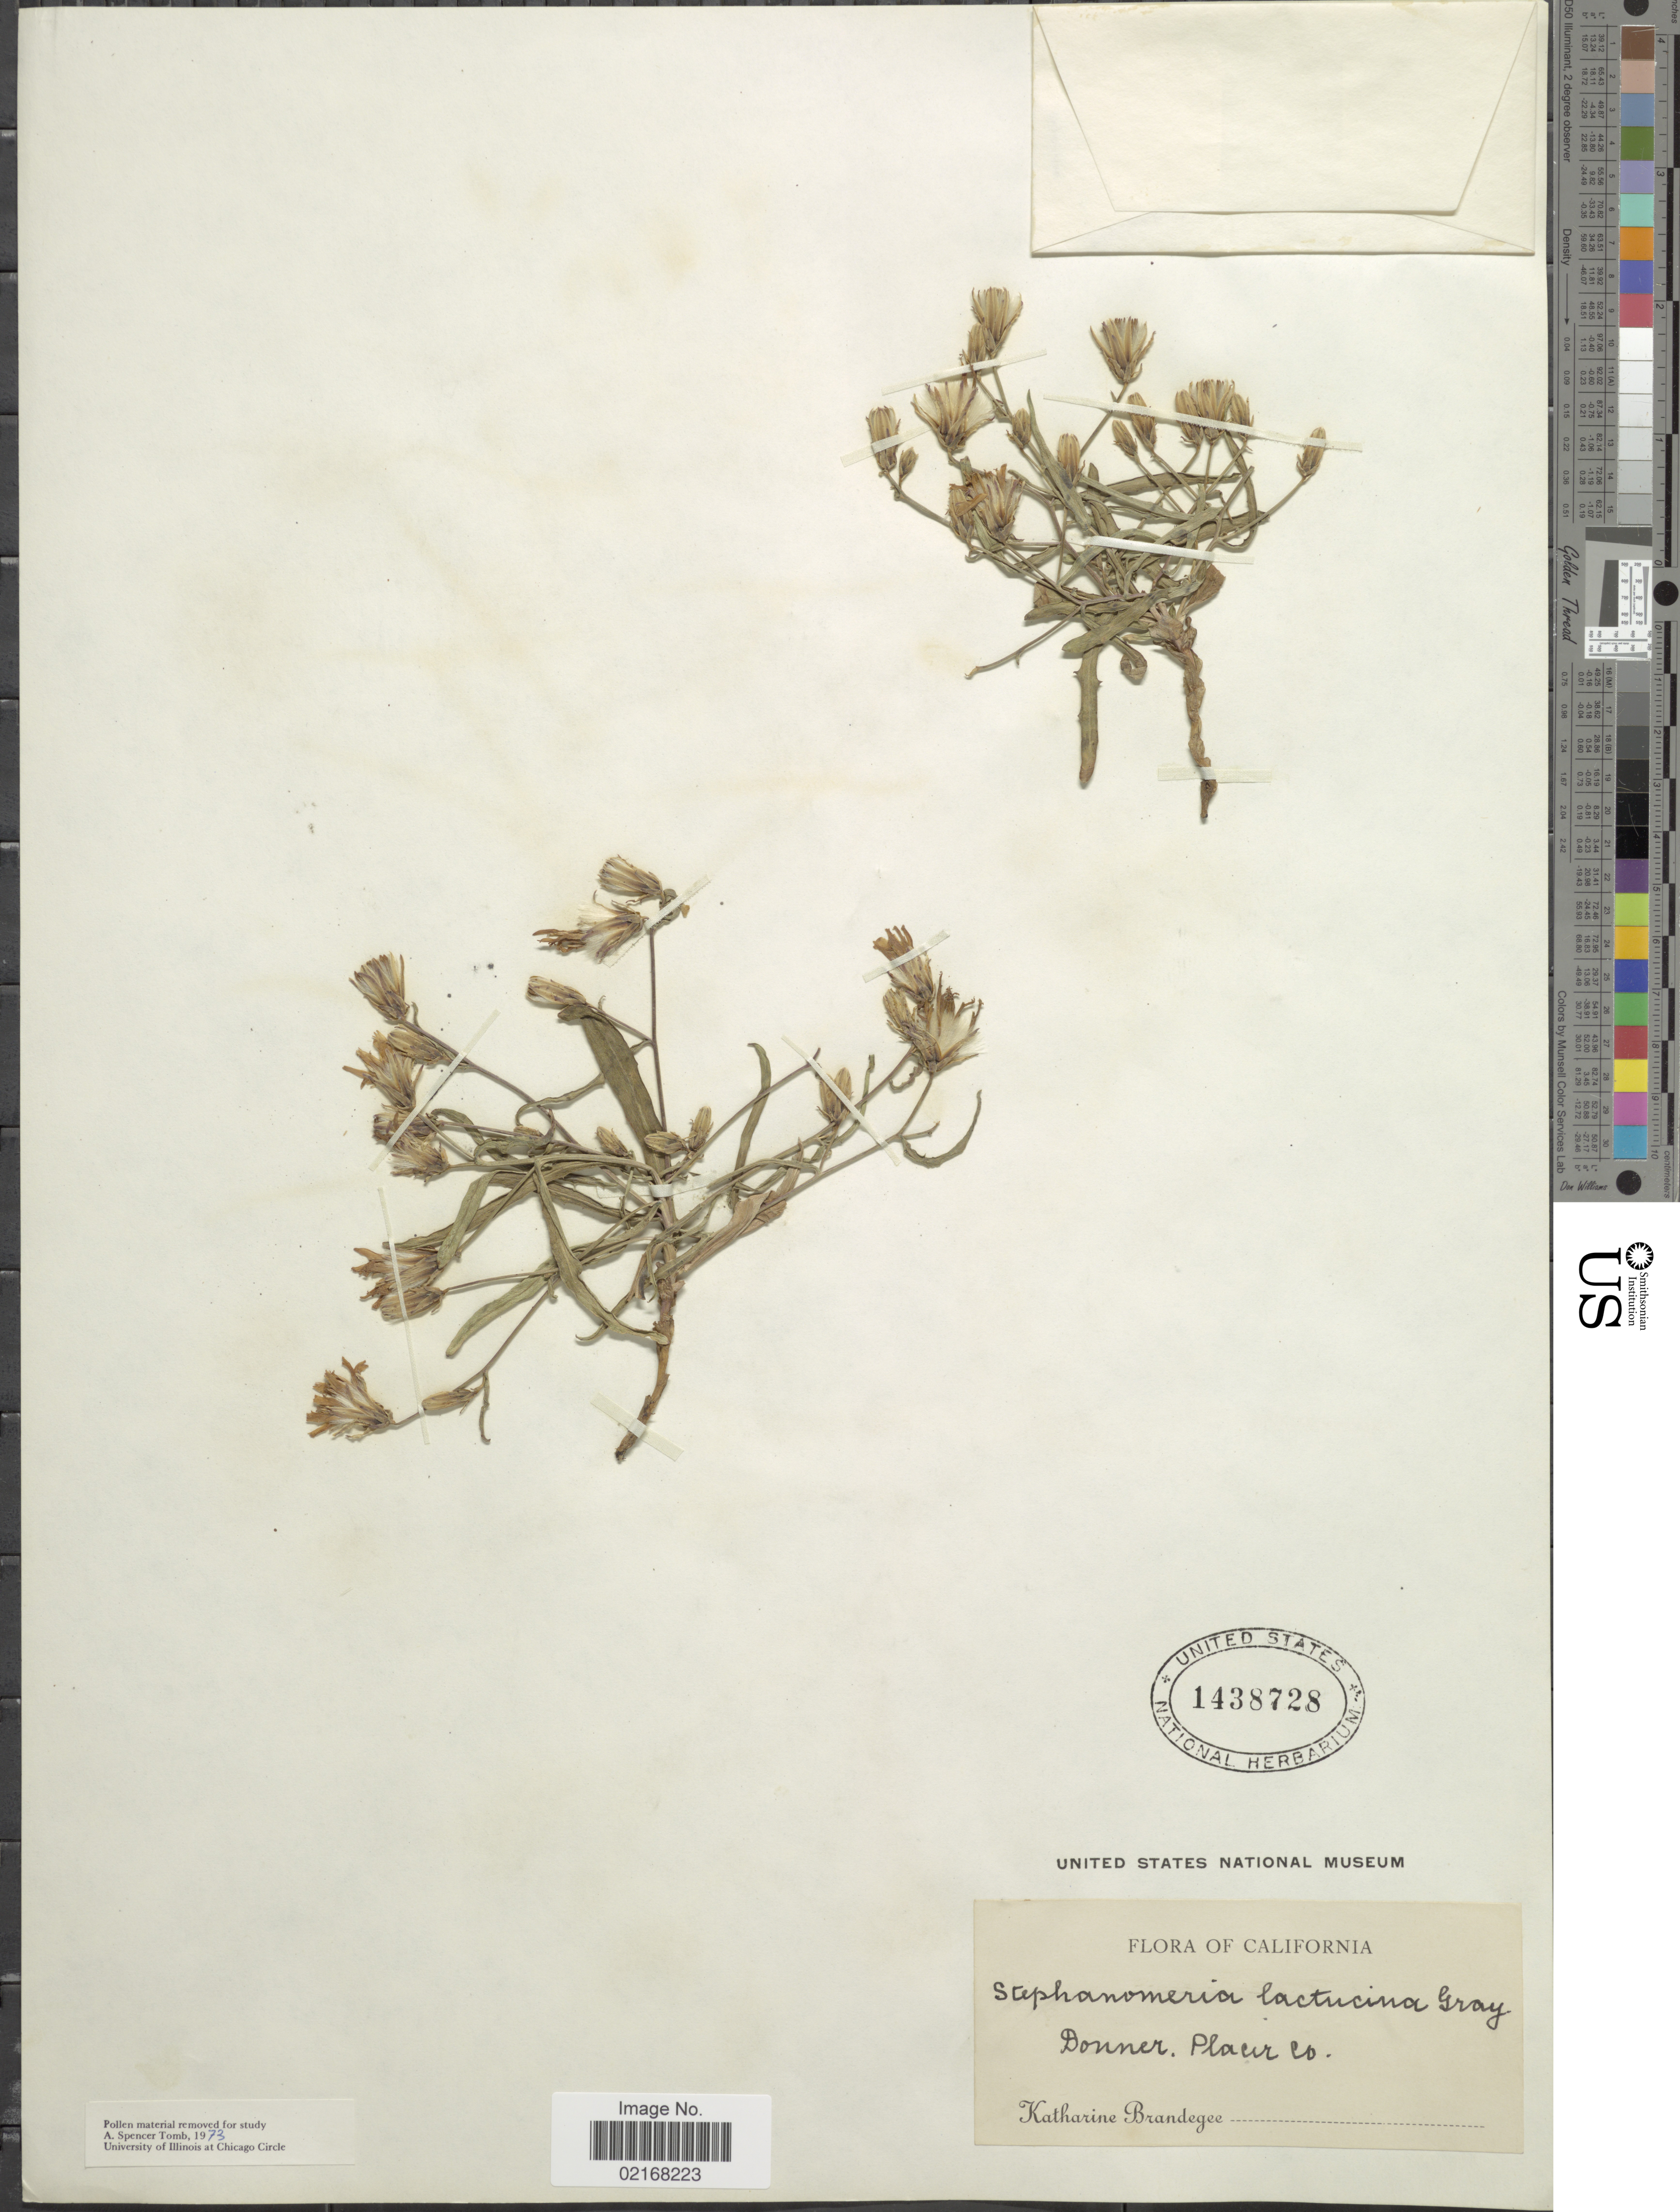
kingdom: Plantae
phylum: Tracheophyta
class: Magnoliopsida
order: Asterales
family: Asteraceae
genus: Stephanomeria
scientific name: Stephanomeria lactucina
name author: A. Gray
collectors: M. K. Brandegee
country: United States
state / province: California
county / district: Placer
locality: Donner, Placer Co.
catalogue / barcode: US 1438728